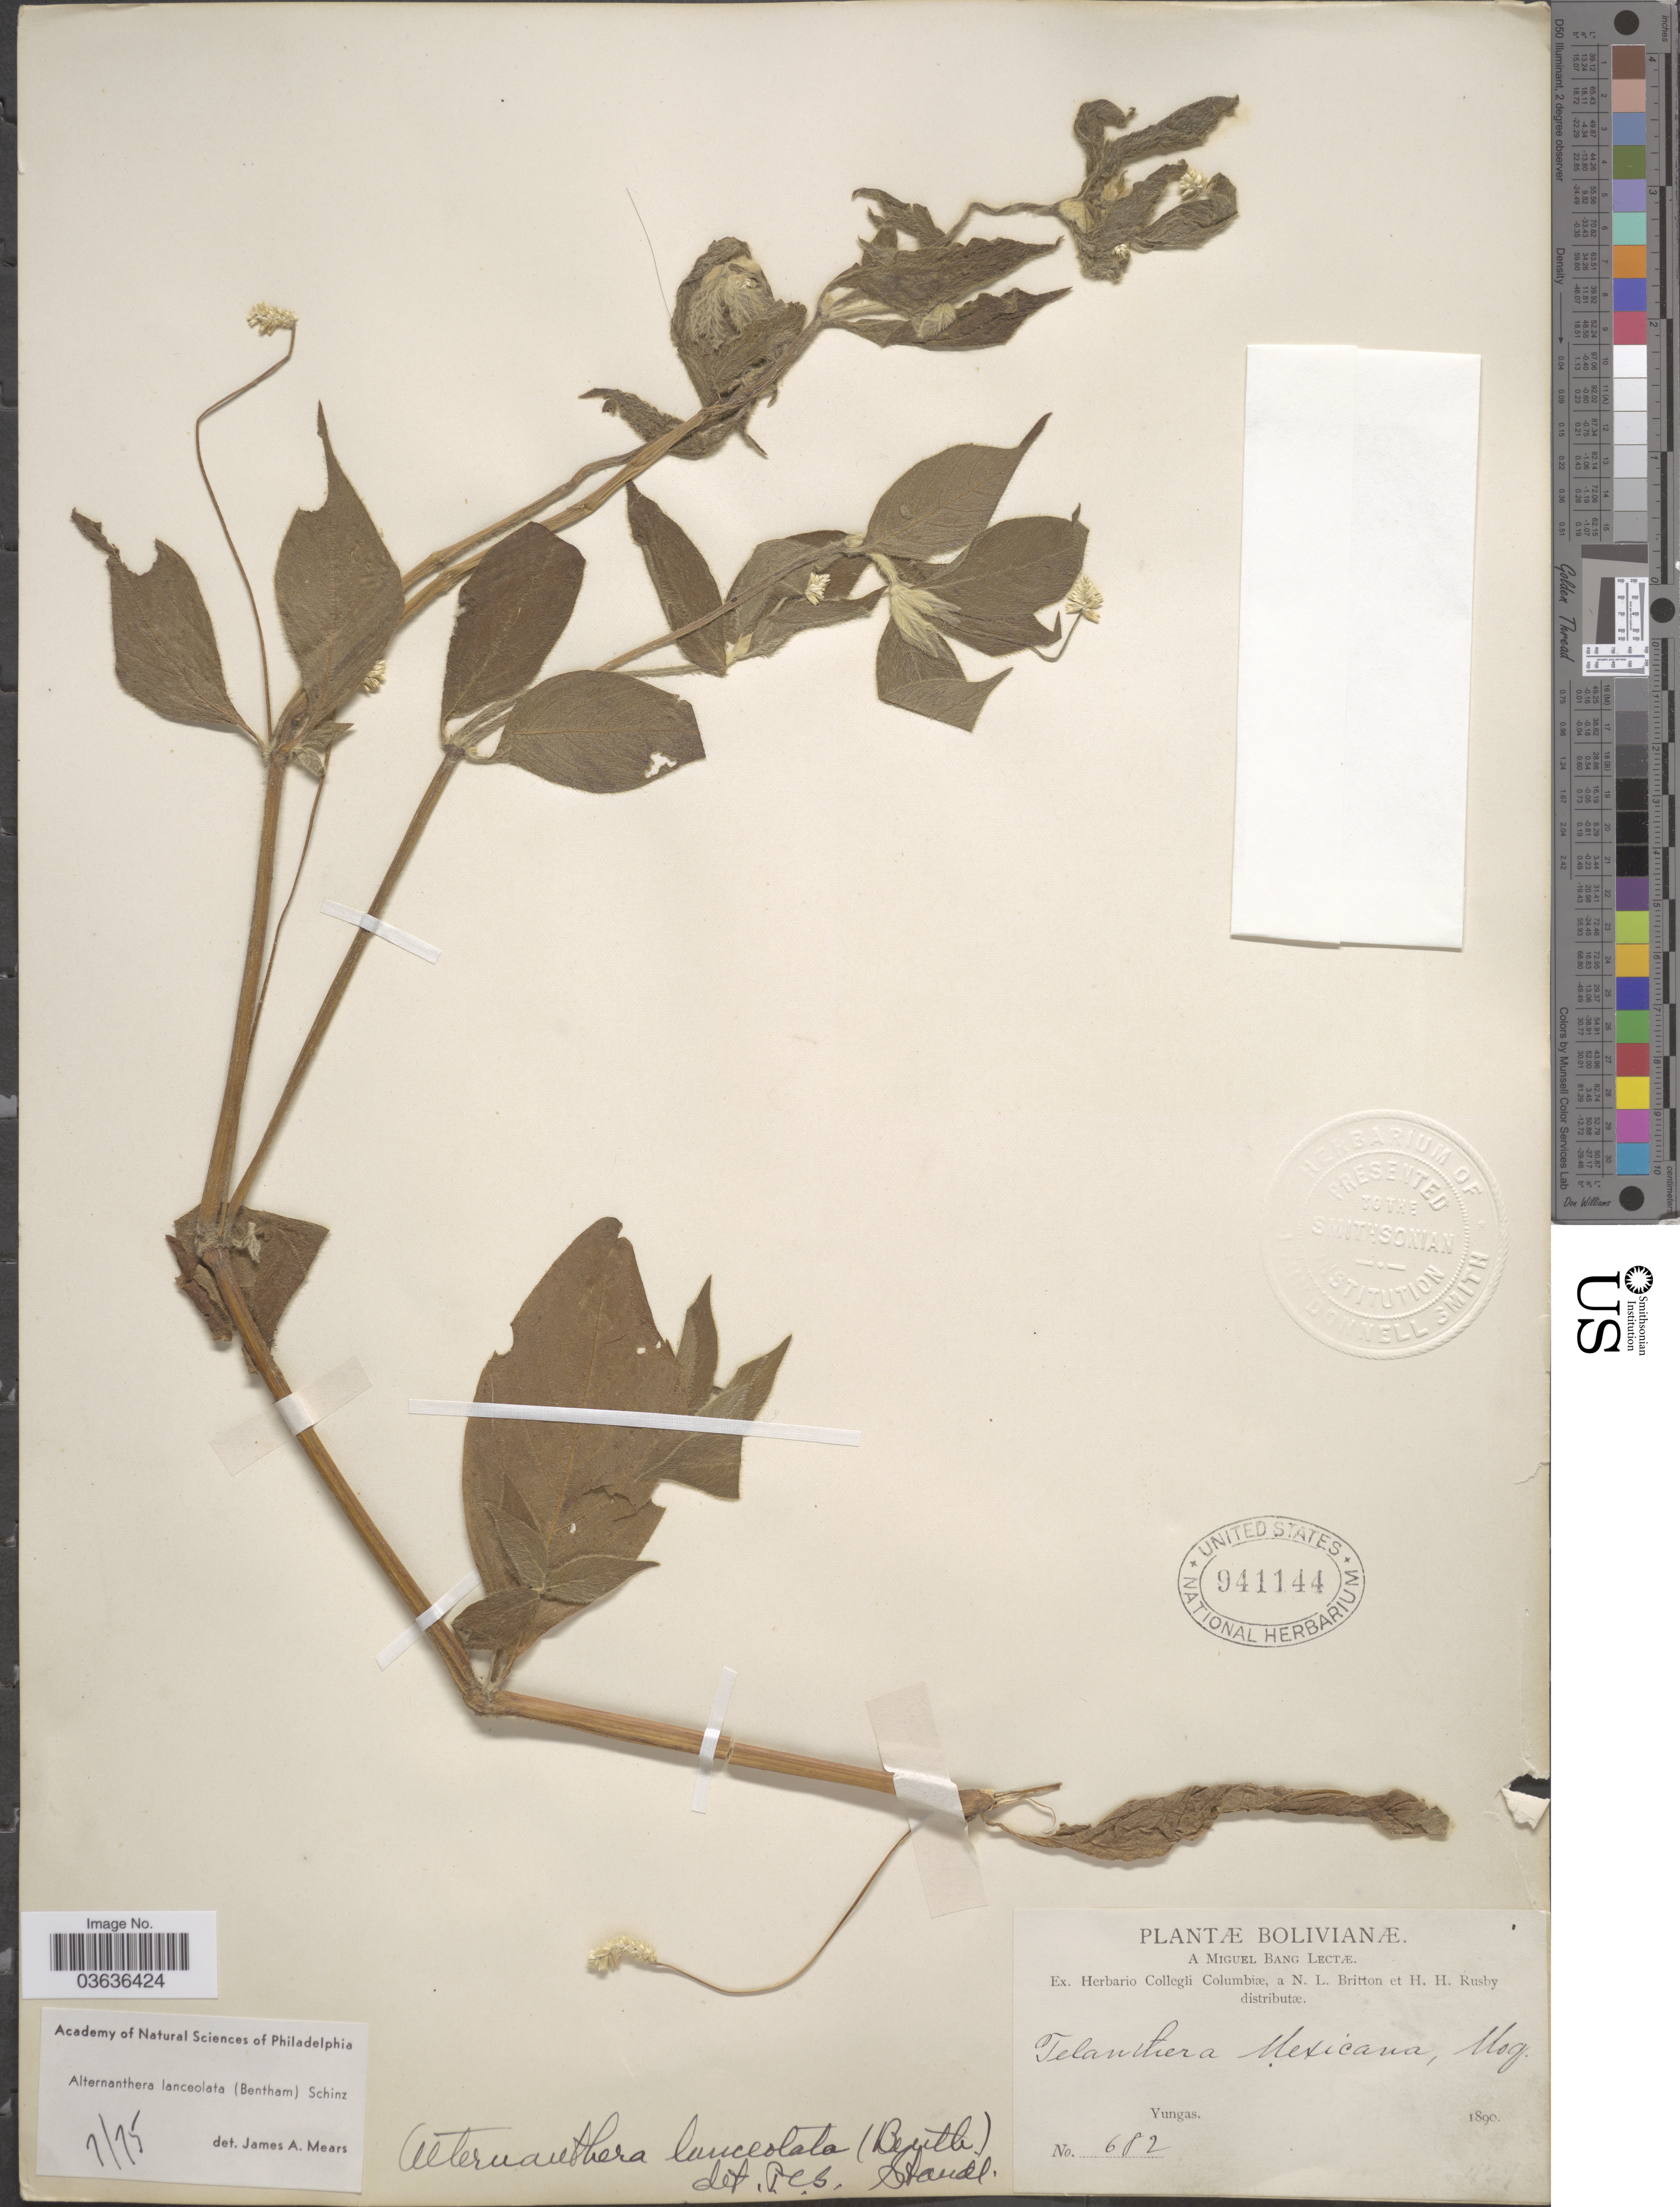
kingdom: Plantae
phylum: Tracheophyta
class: Magnoliopsida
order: Caryophyllales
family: Amaranthaceae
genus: Alternanthera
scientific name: Alternanthera lanceolata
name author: (Benth.) Schinz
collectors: M. Bang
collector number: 682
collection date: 1890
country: Bolivia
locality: Yungas.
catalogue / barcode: US 941144